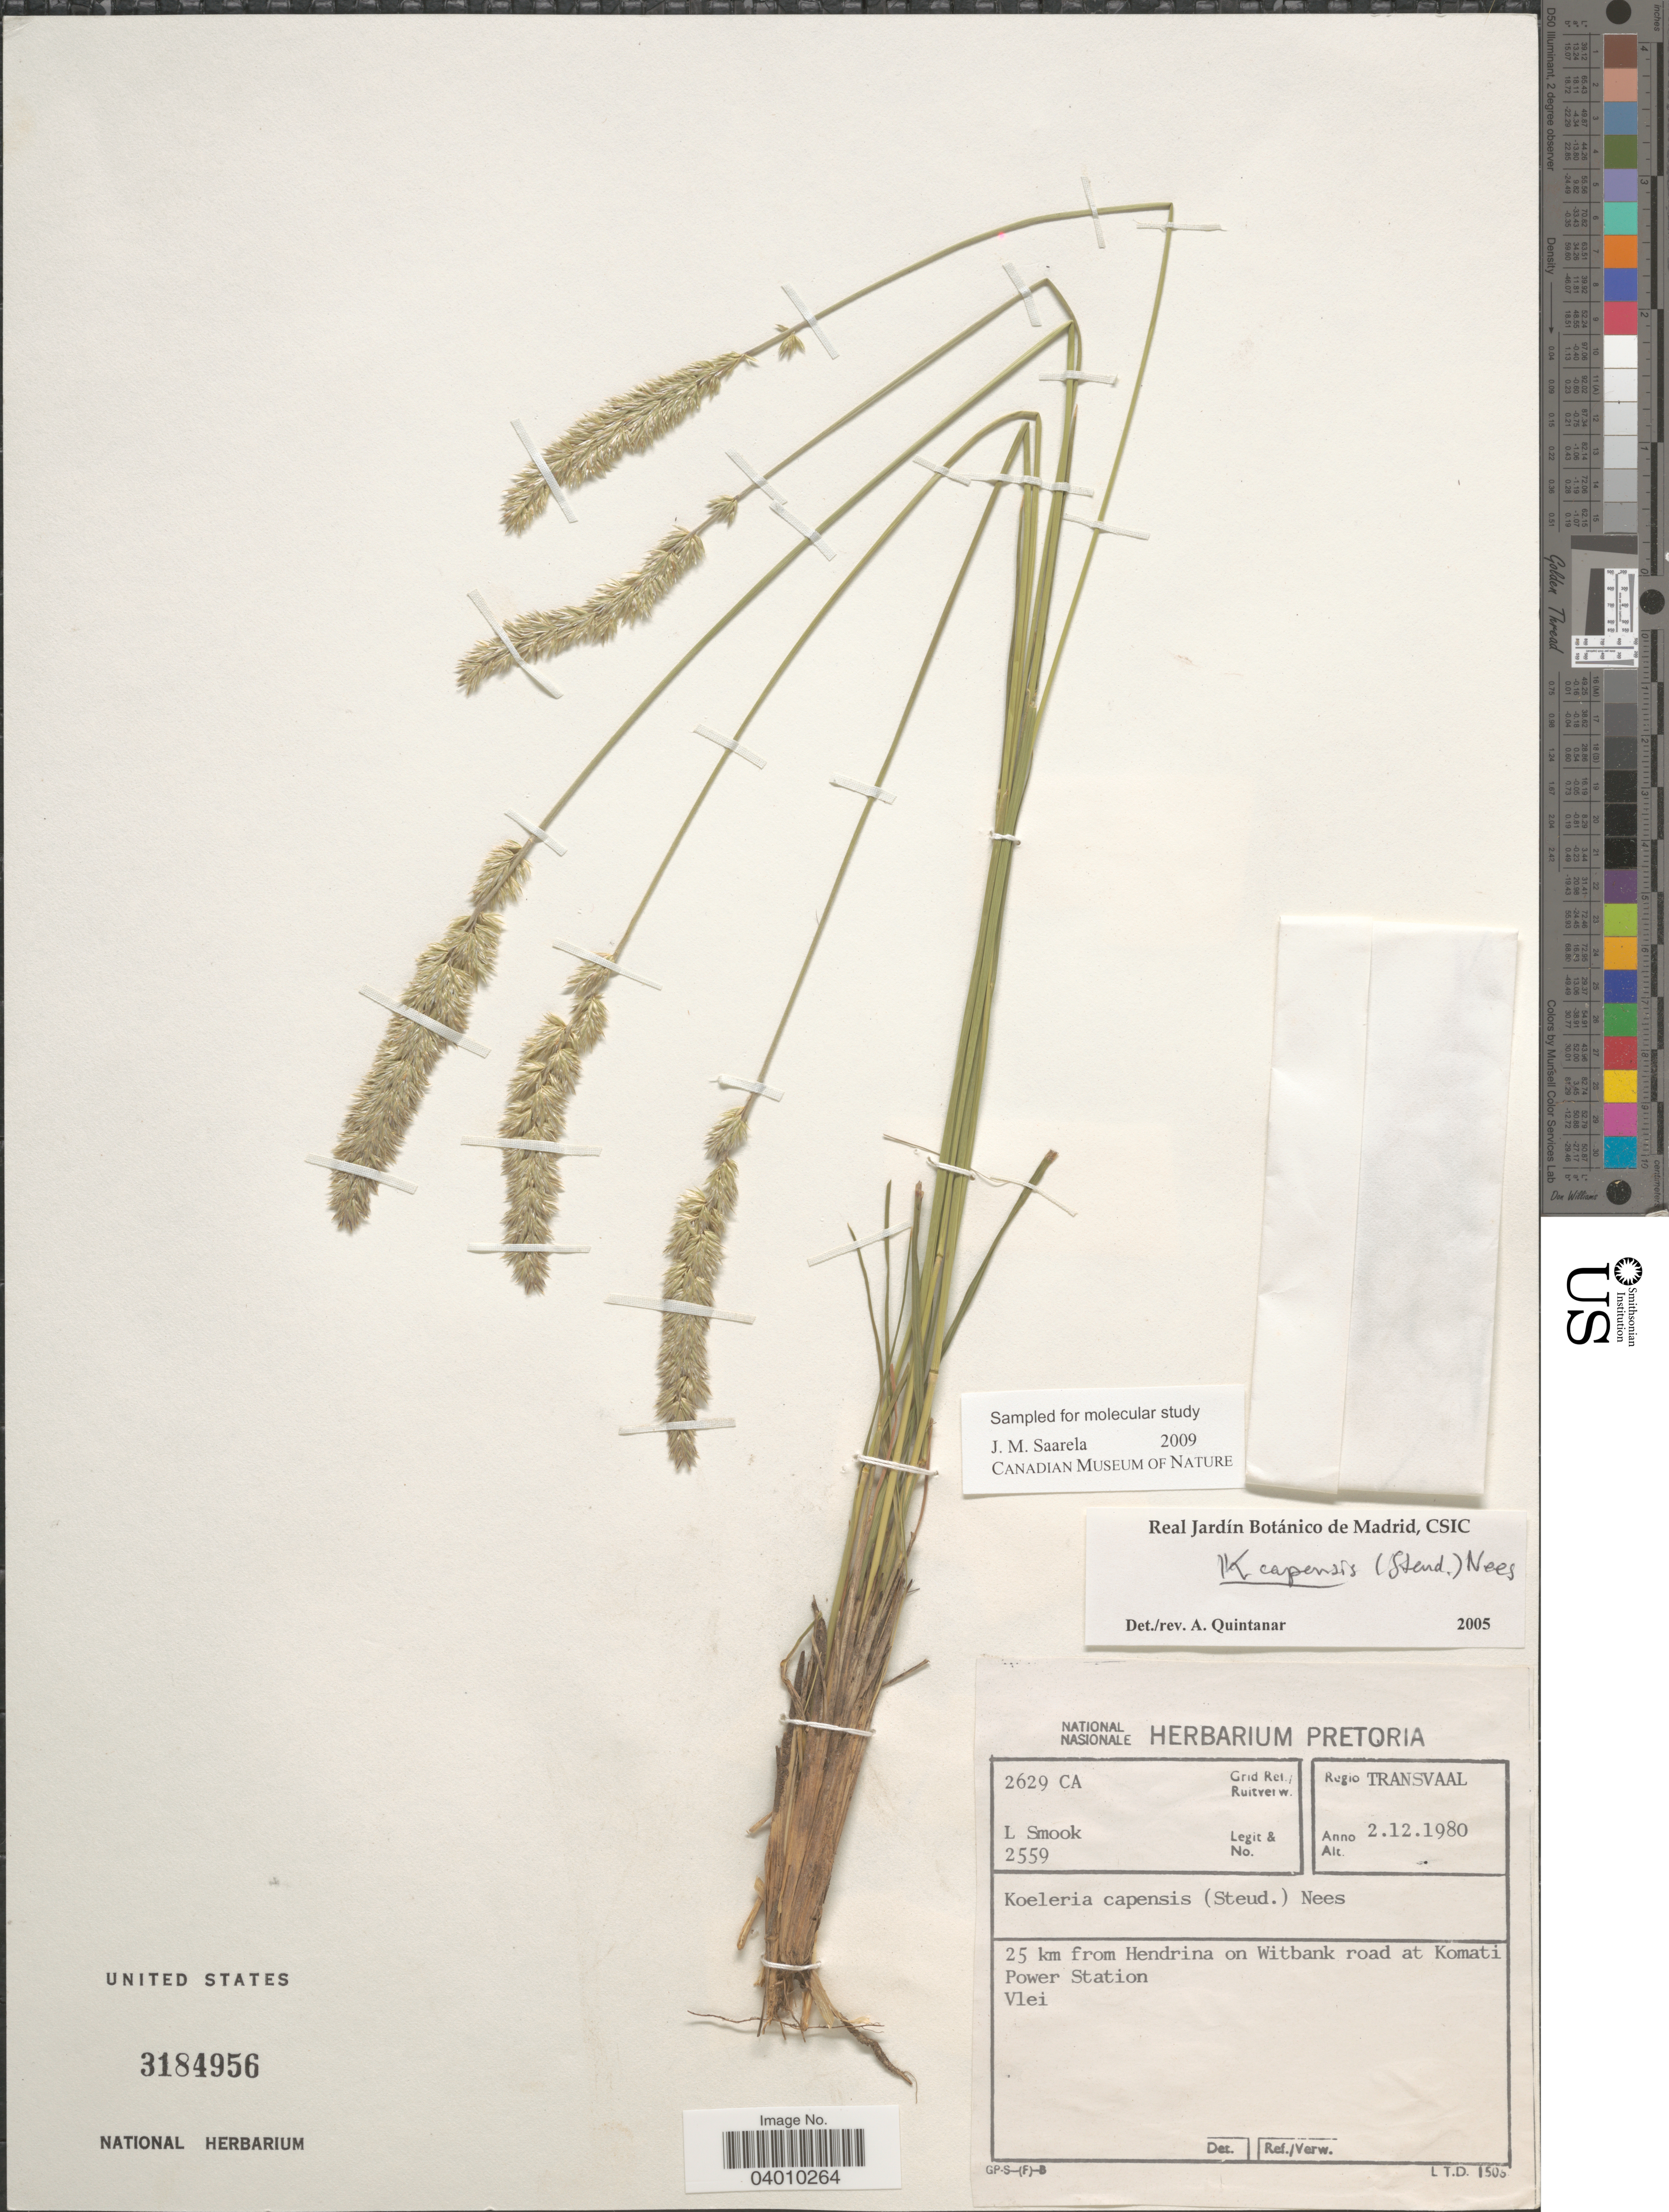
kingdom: Plantae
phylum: Tracheophyta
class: Liliopsida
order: Poales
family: Poaceae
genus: Koeleria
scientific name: Koeleria capensis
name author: (Steud.) Nees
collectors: L. Smook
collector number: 2559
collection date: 1980-12-02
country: South Africa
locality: Grid Ref./ Ruitverw. 2629 CA. Regio Transvaal. 25 km from Hendrina on Witbank road at Komati Power Station. Vlei.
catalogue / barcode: US 3184956